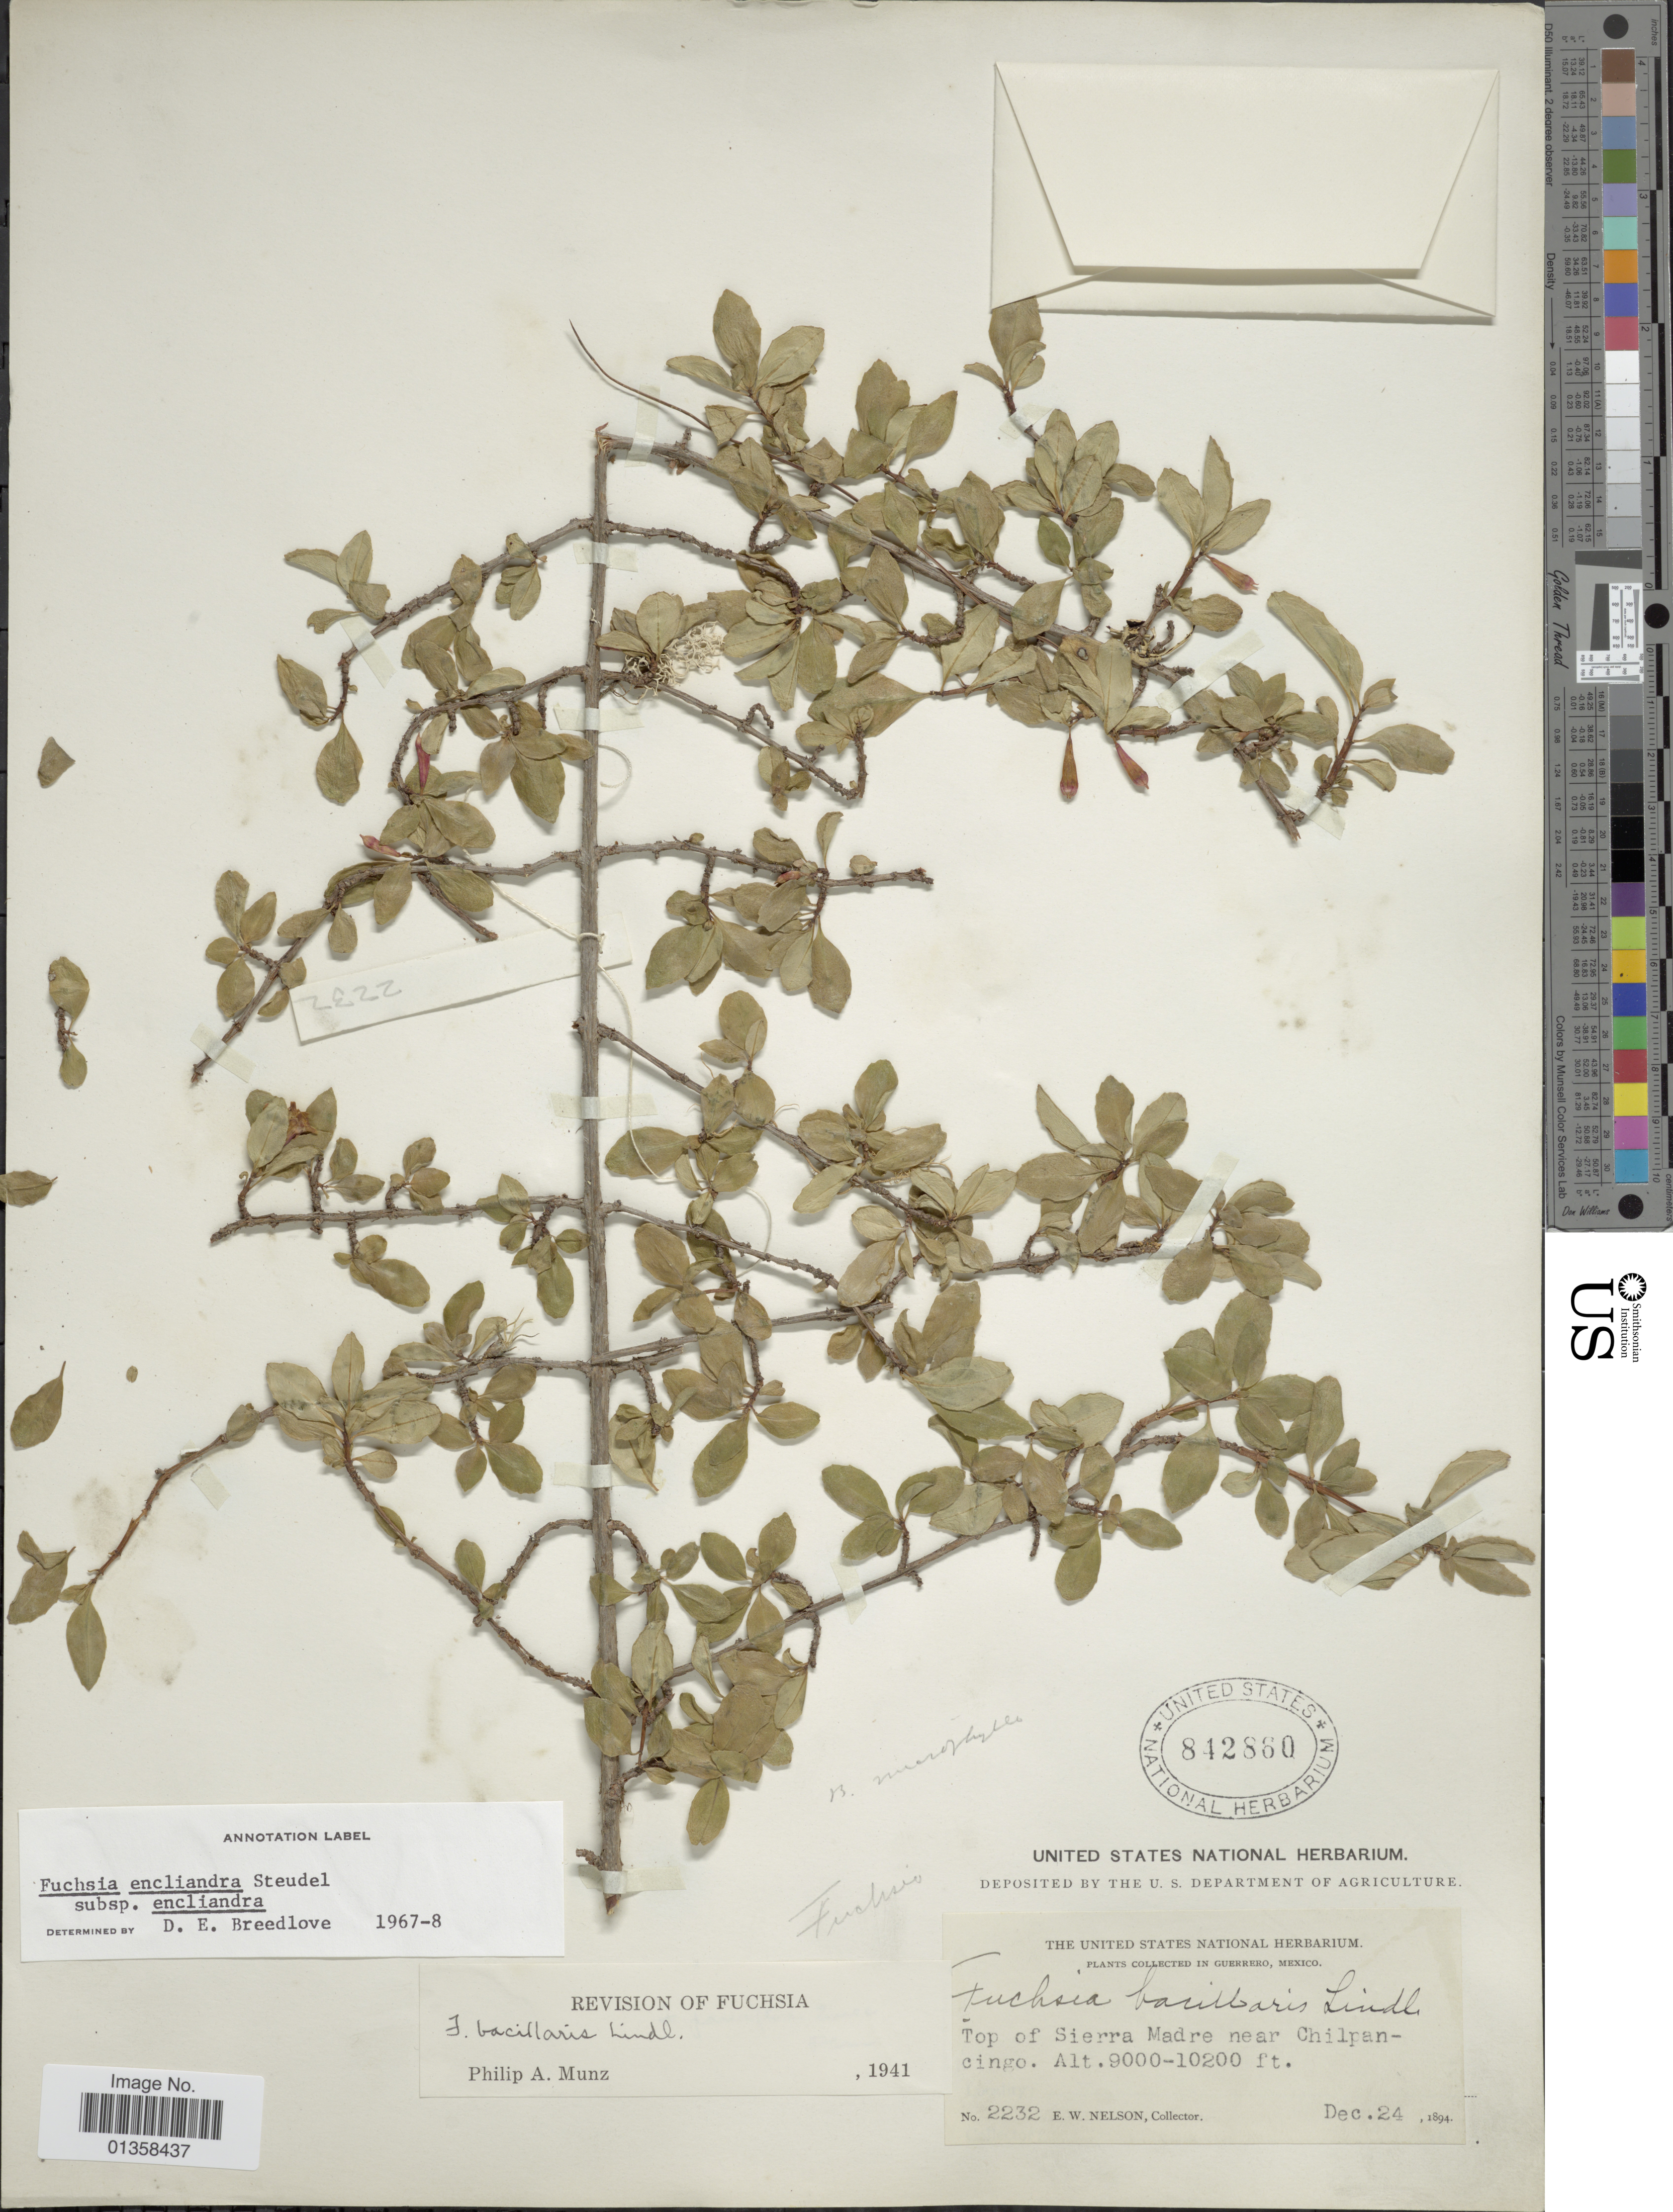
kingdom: Plantae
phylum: Tracheophyta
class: Magnoliopsida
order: Myrtales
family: Onagraceae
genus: Fuchsia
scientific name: Fuchsia encliandra subsp. encliandra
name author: Steud.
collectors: E. W. Nelson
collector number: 2232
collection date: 1894-12-24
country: Mexico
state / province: Guerrero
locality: Top of Sierra Madre near Chilpancingo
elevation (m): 2743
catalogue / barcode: US 842860